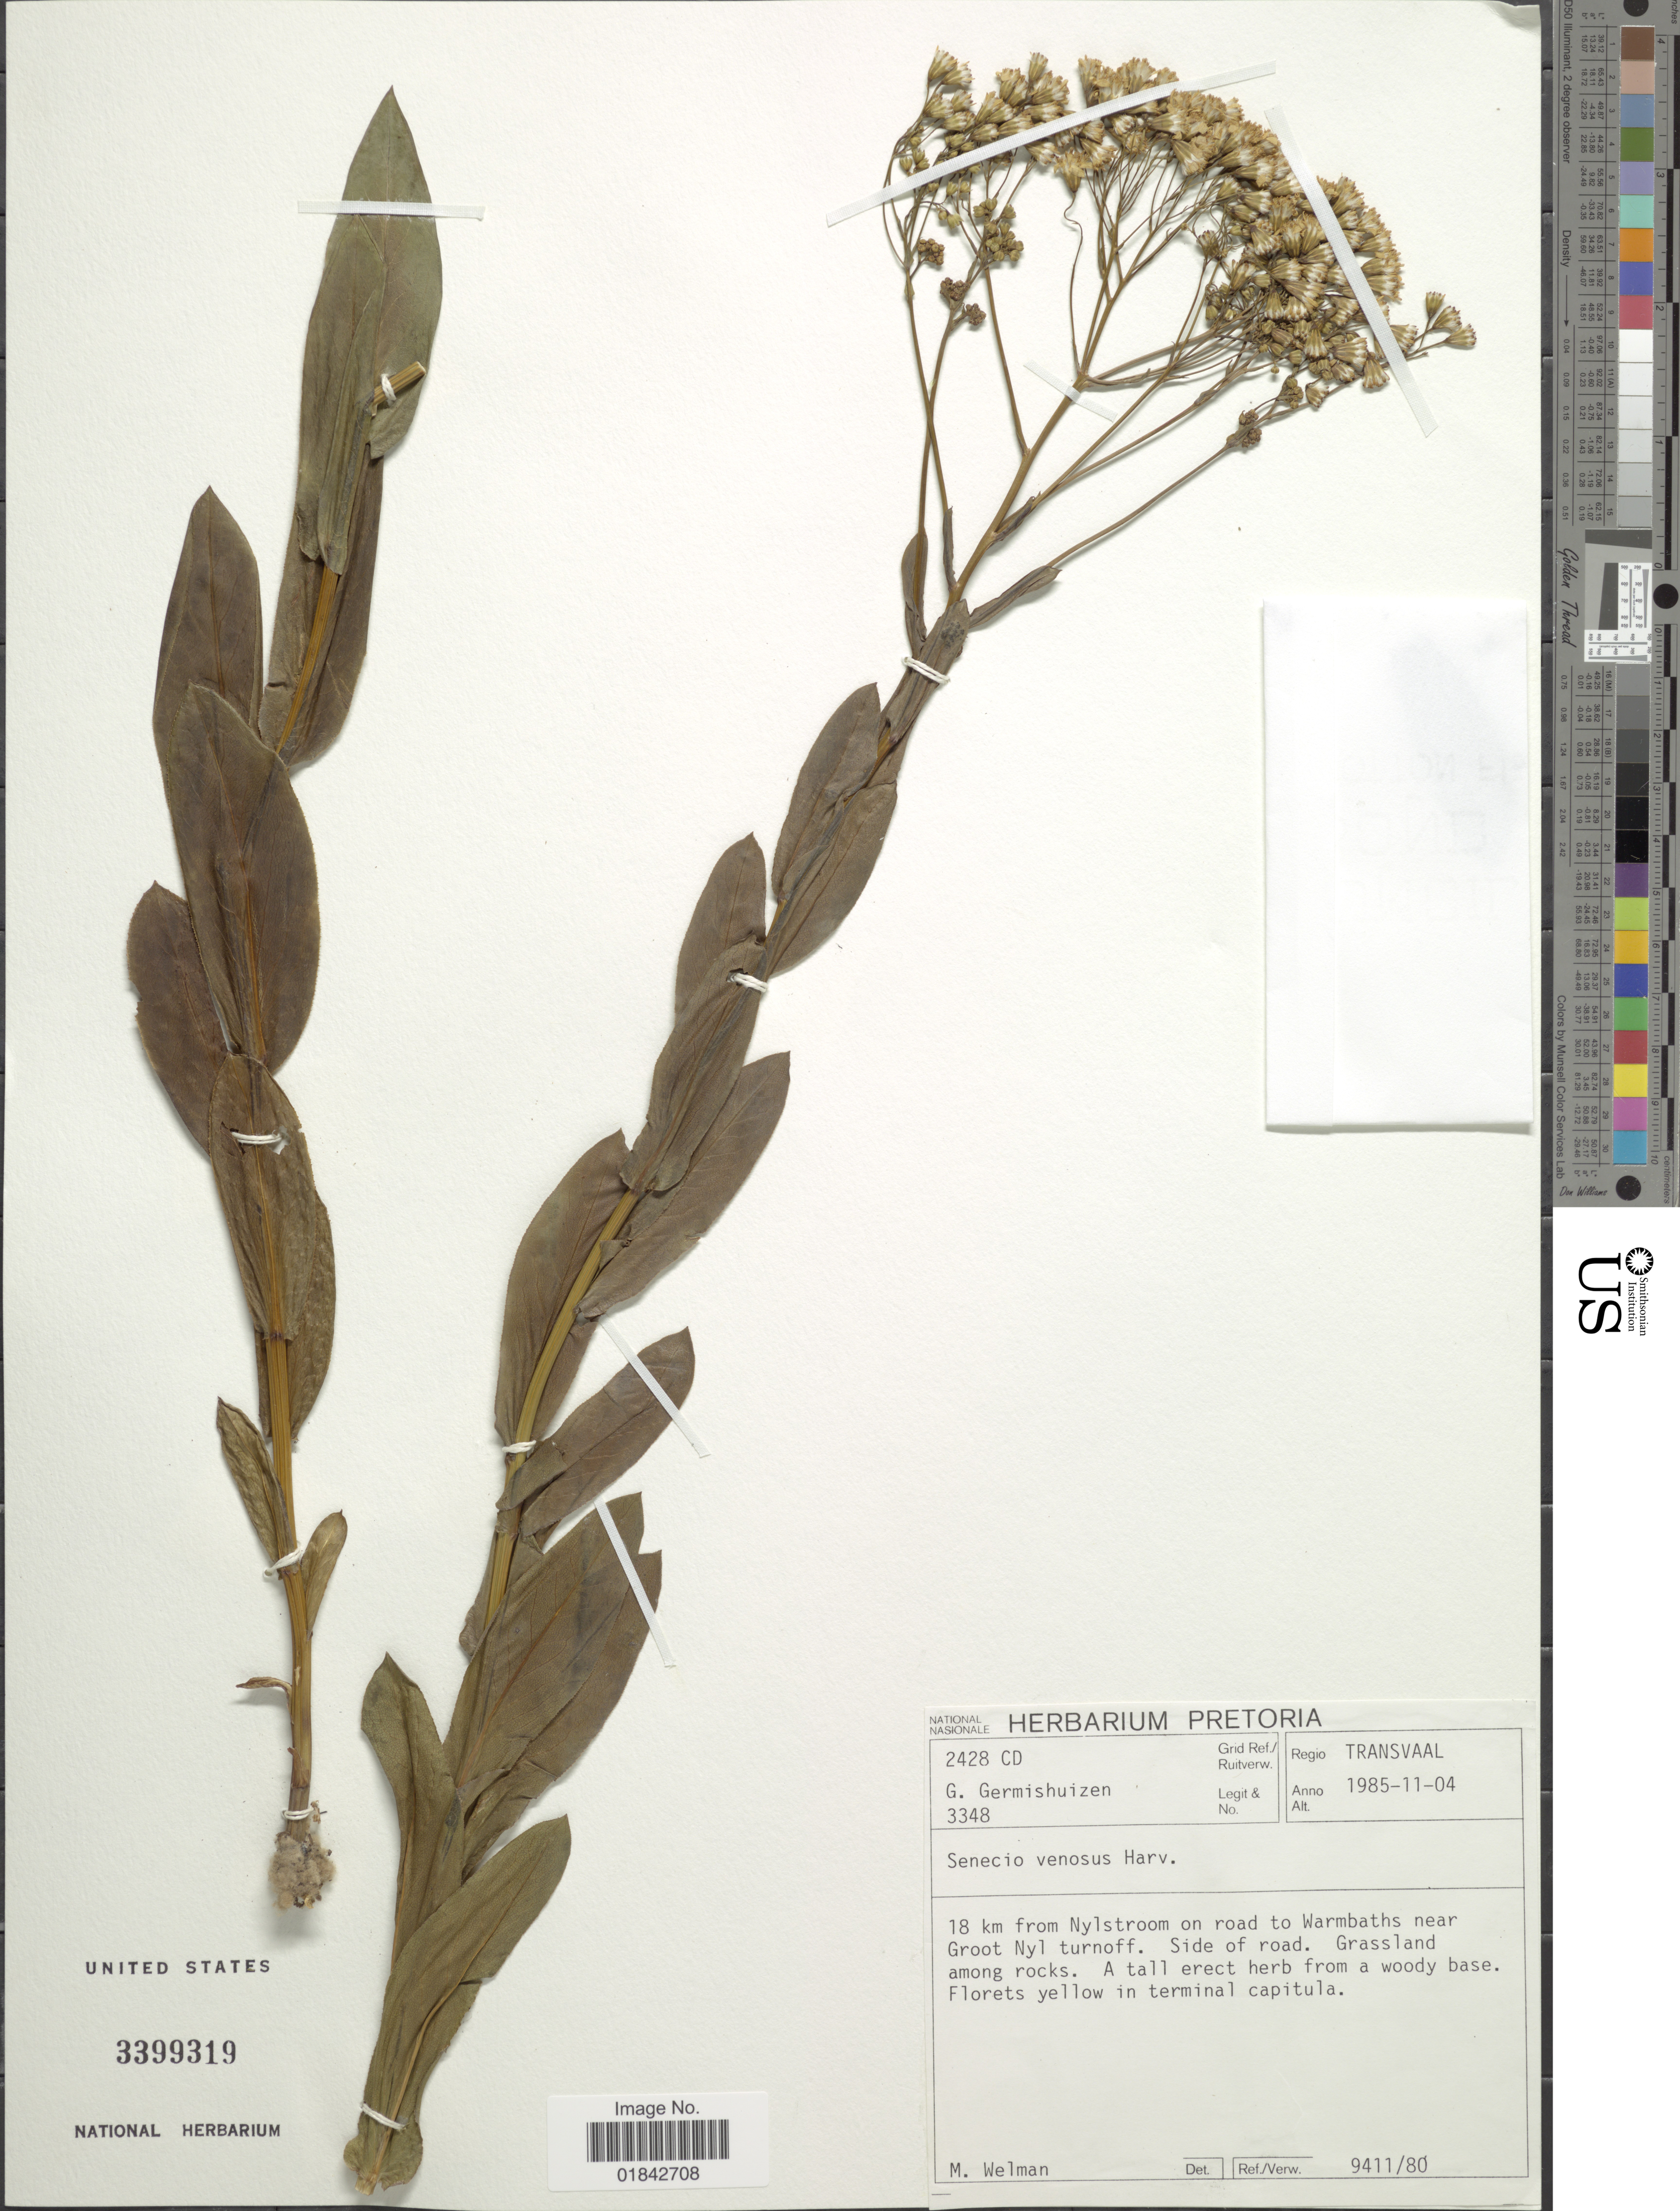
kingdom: Plantae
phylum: Tracheophyta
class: Magnoliopsida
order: Asterales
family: Asteraceae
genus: Senecio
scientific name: Senecio venosus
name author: Harv.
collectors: G. Germishuizen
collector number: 3348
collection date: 1985-11-04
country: South Africa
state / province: Limpopo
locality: Transvaal, 18 km from Nylstroom on road to Warmbaths near Groot Nyl turnoff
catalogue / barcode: US 3399319